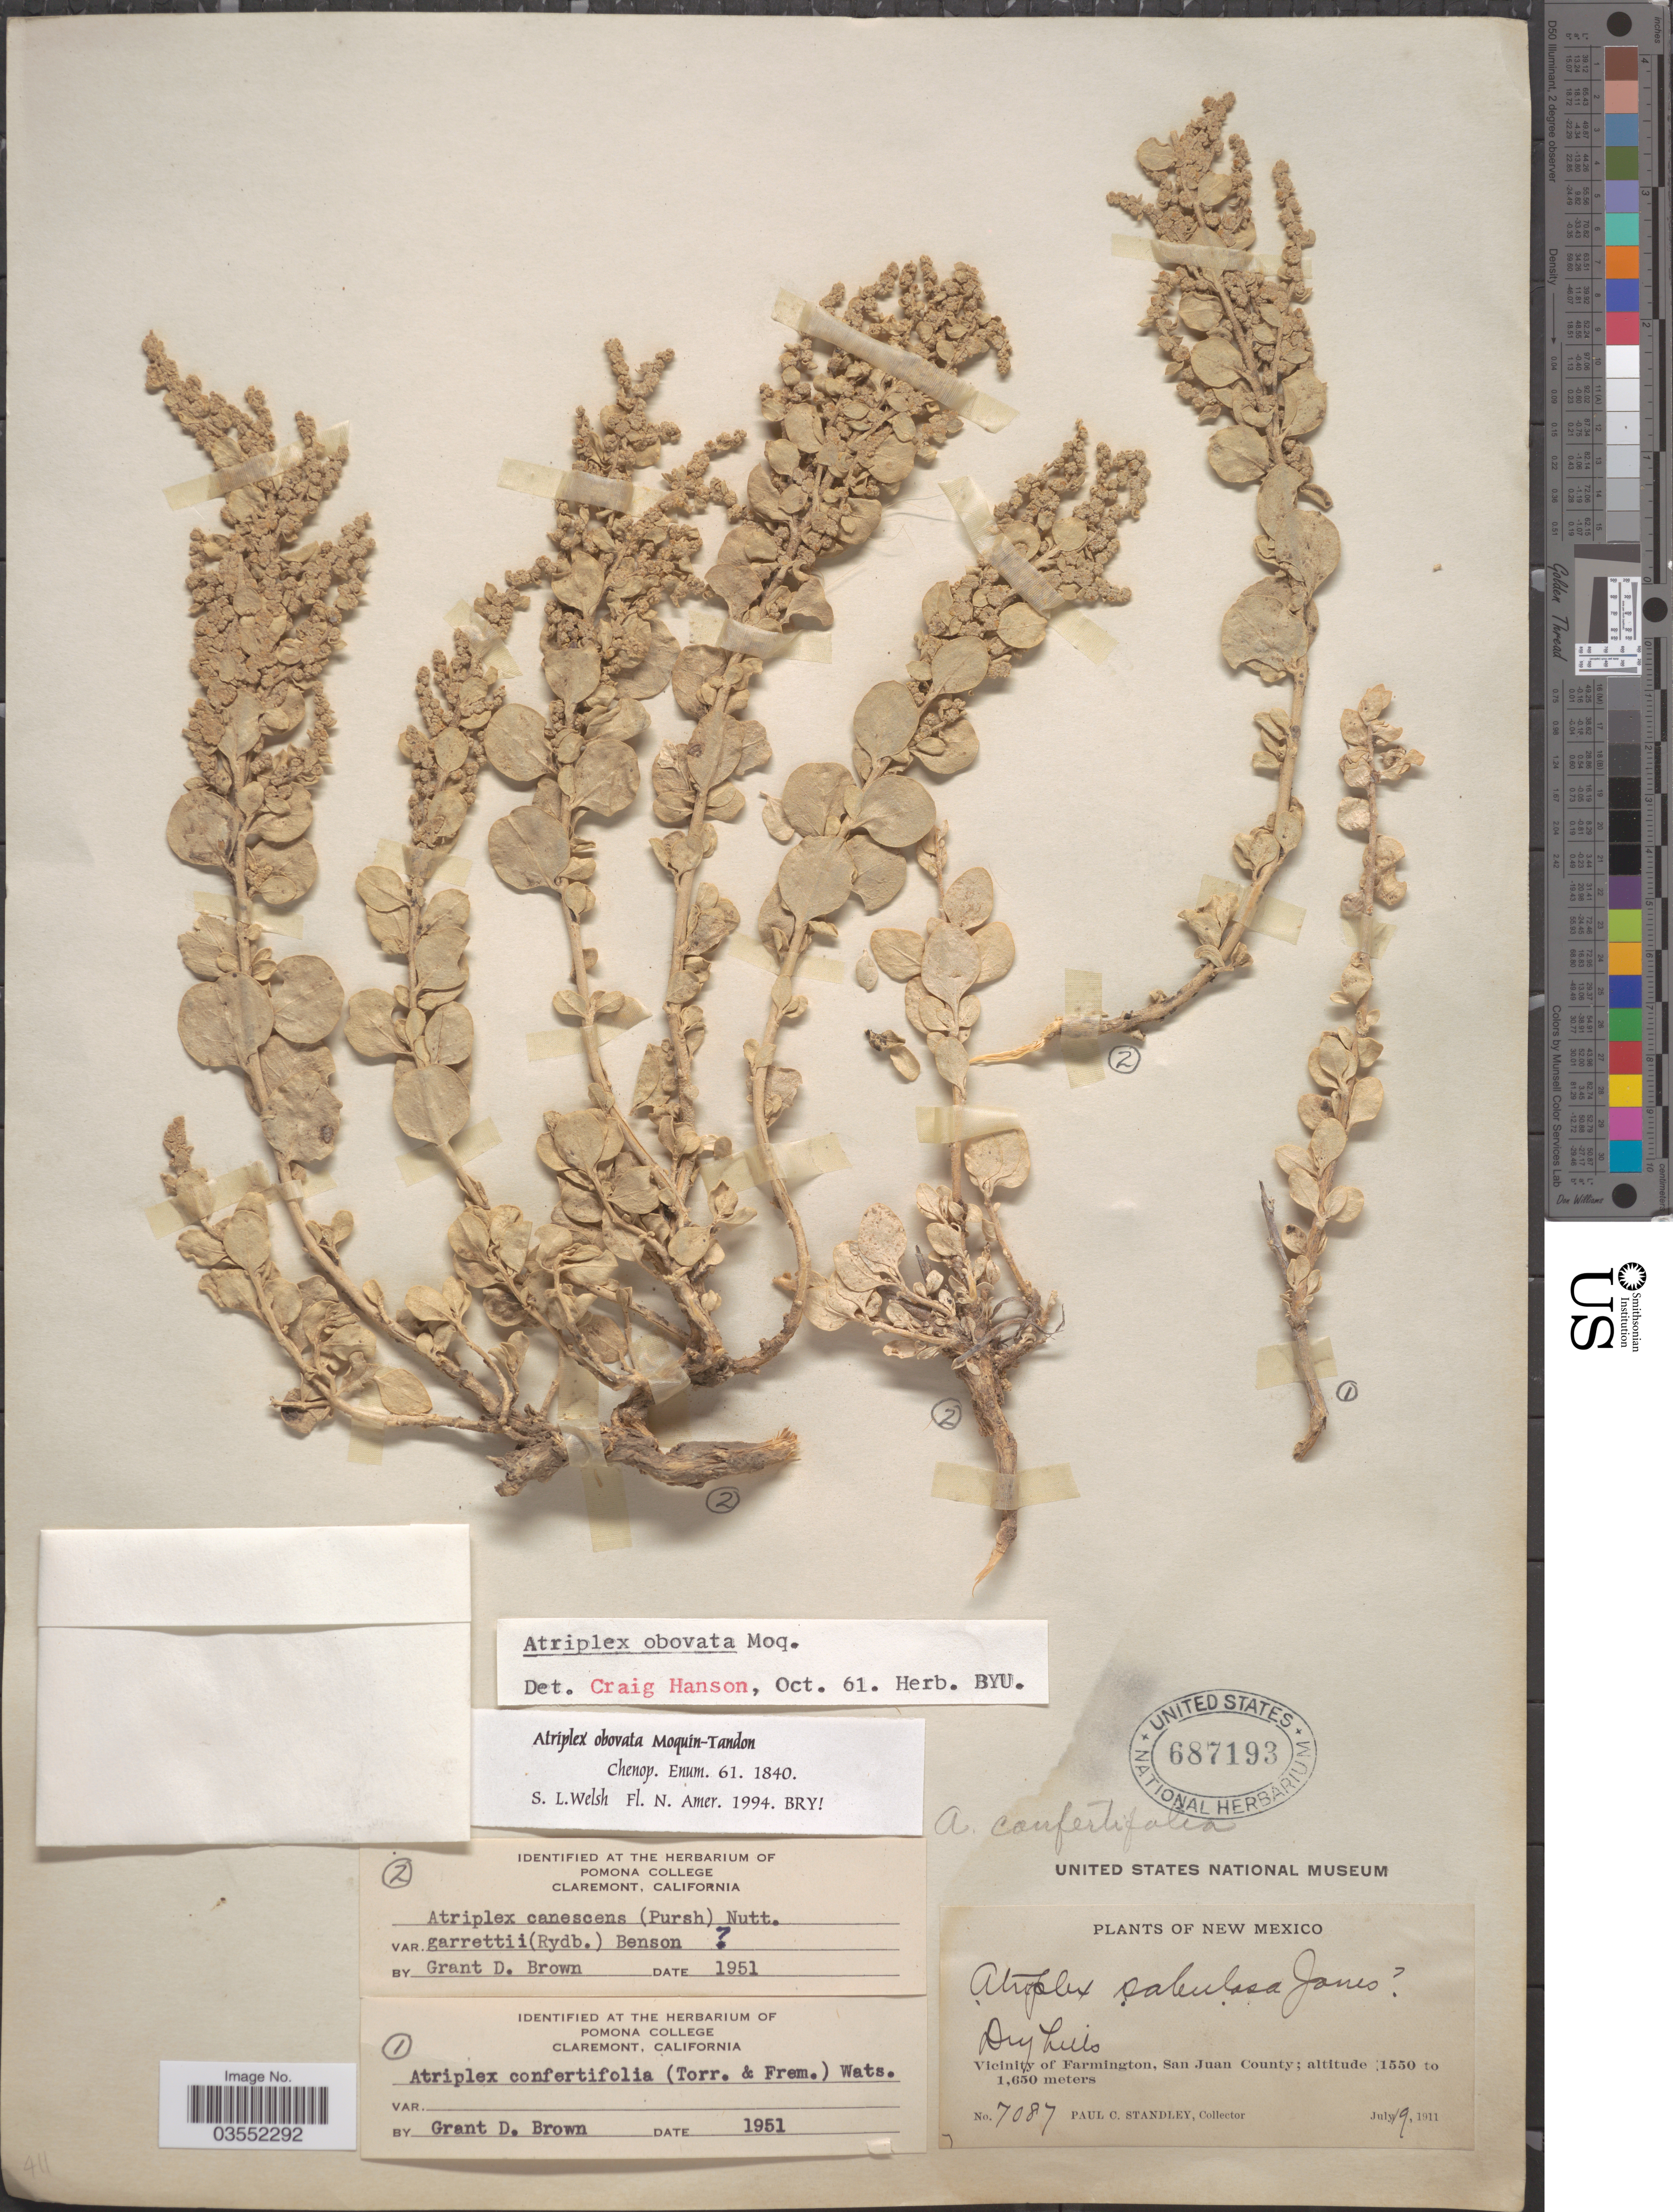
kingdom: Plantae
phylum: Tracheophyta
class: Magnoliopsida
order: Caryophyllales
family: Amaranthaceae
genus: Atriplex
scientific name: Atriplex obovata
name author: Moq.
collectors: P. C. Standley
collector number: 7087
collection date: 1911-07-19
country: United States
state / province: New Mexico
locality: Dry hills. Vicinity of Farmington, San Juan County.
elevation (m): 1550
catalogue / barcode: US 687193